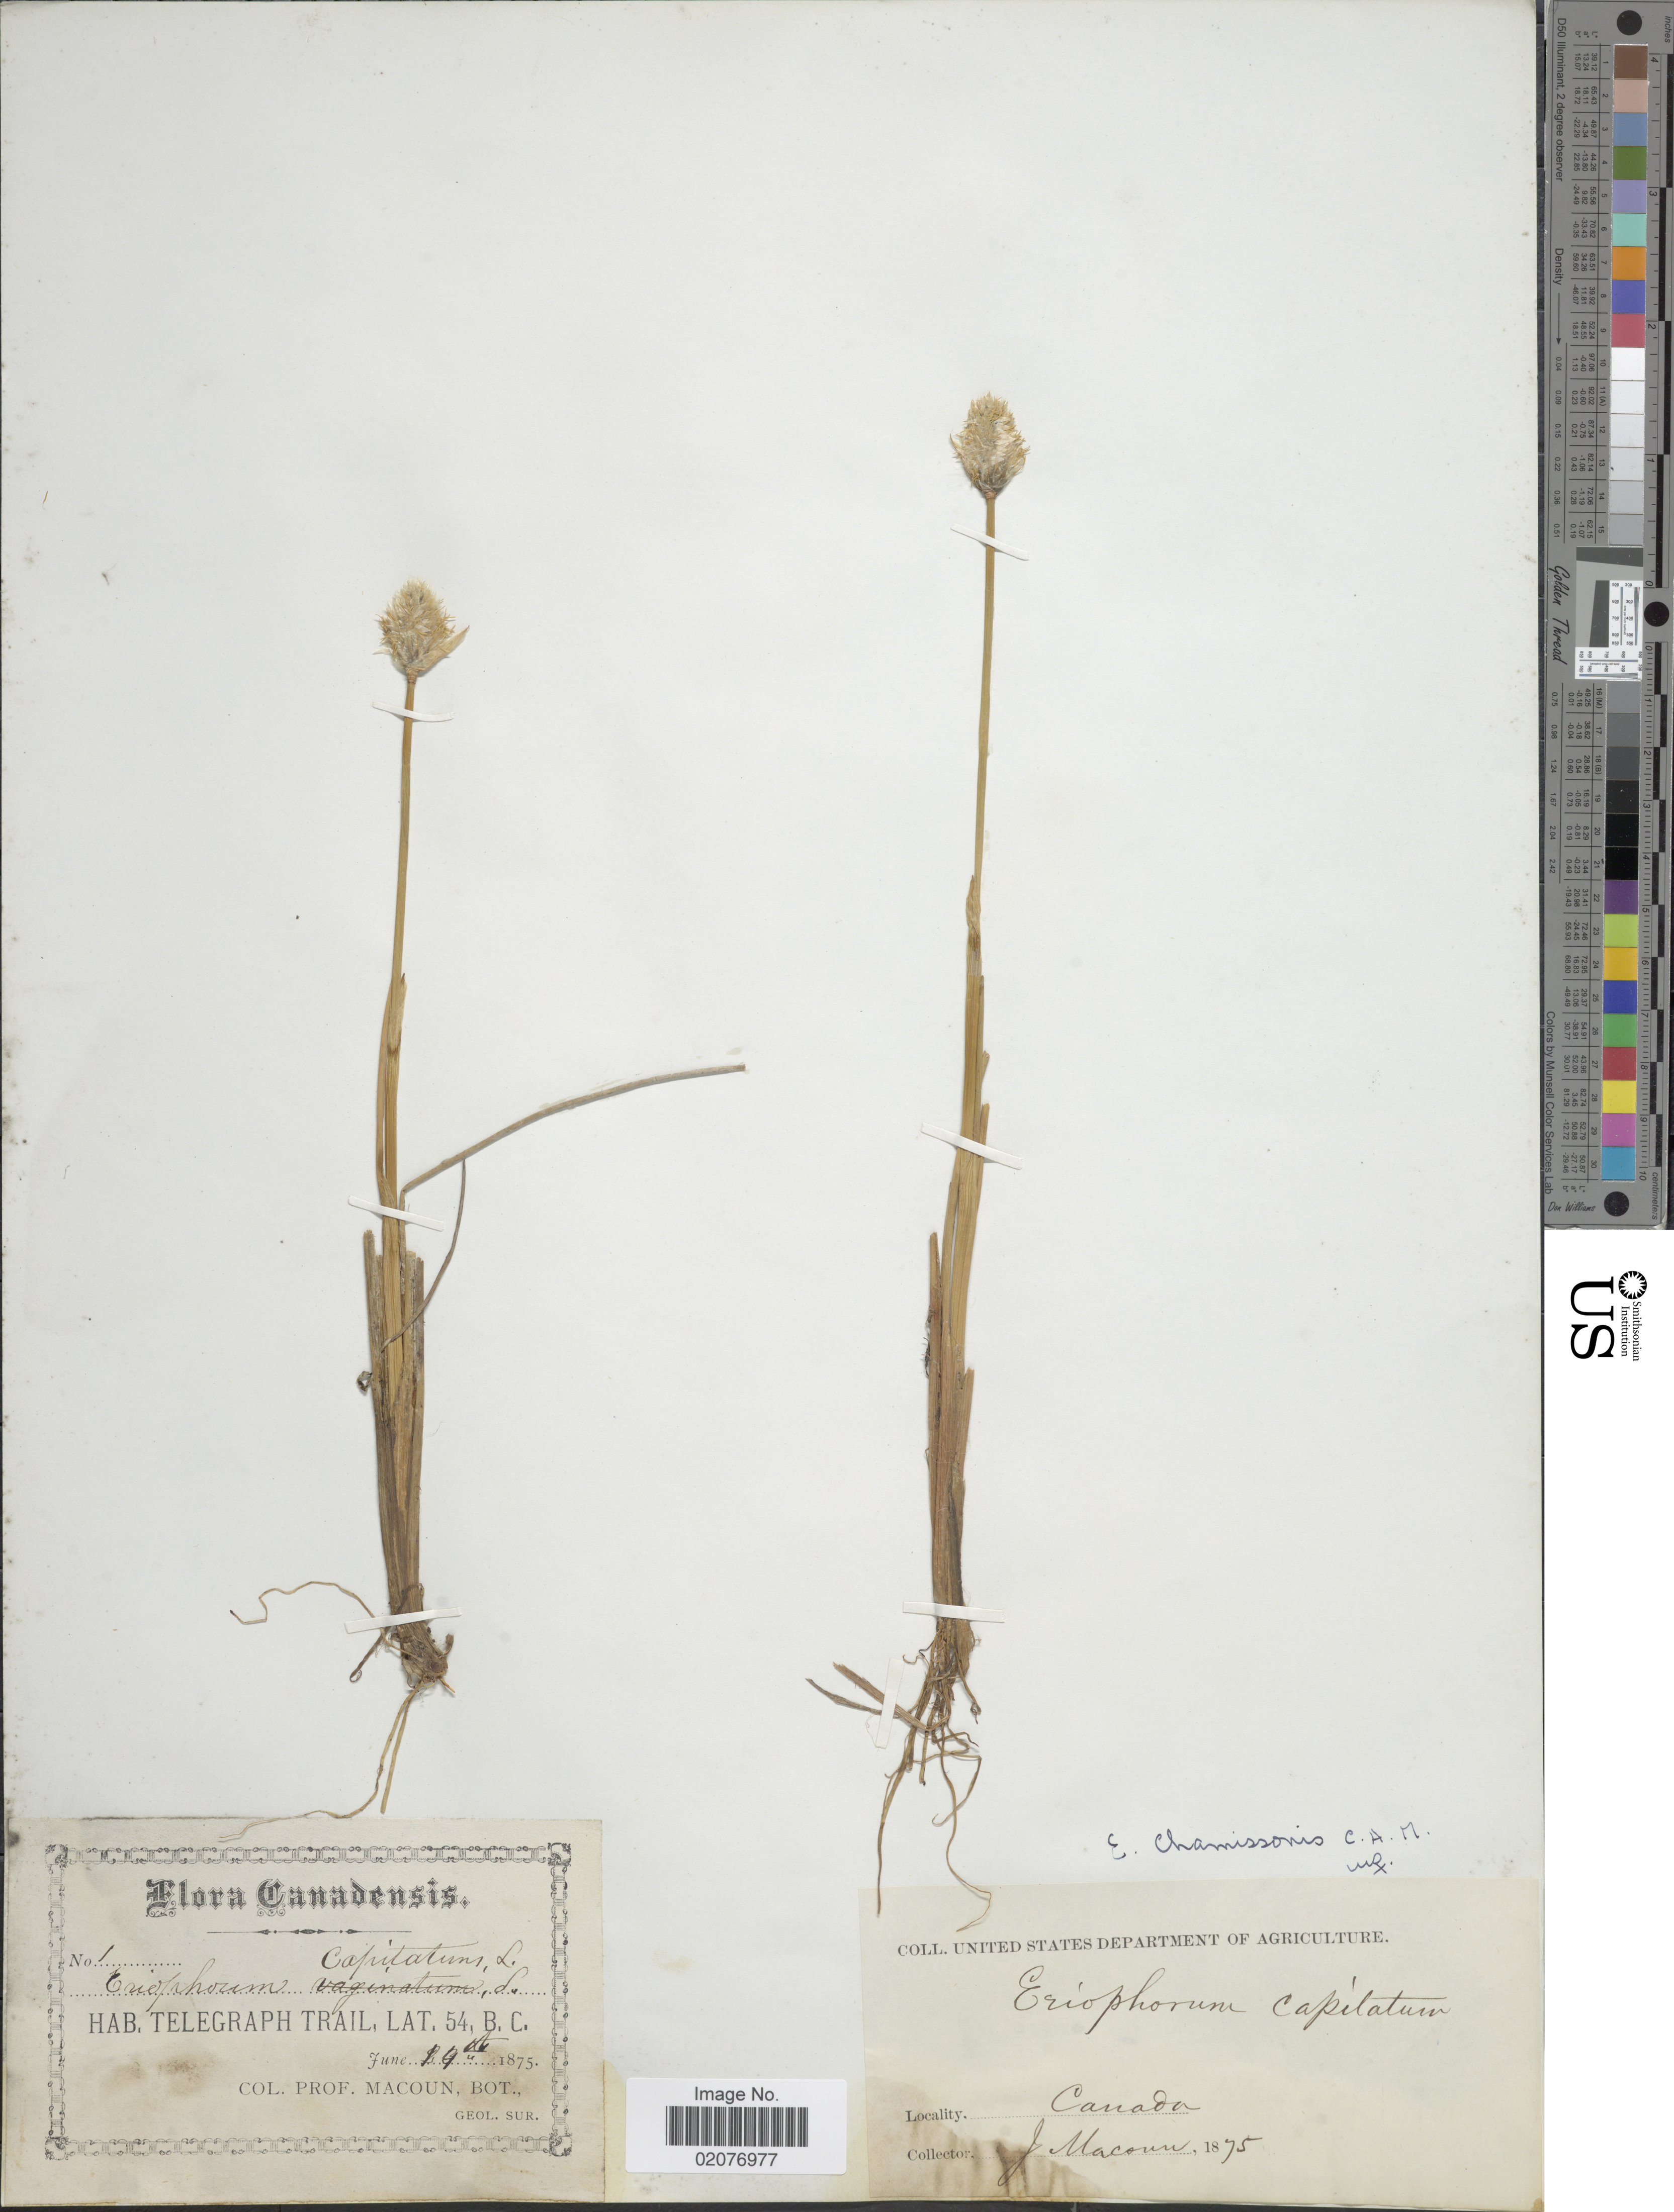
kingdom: Plantae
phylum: Tracheophyta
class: Liliopsida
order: Poales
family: Cyperaceae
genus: Eriophorum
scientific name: Eriophorum chamissonis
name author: C.A. Mey.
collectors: J. Macoun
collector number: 1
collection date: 1875-06-14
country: Canada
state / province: British Columbia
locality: Telegraph Trail